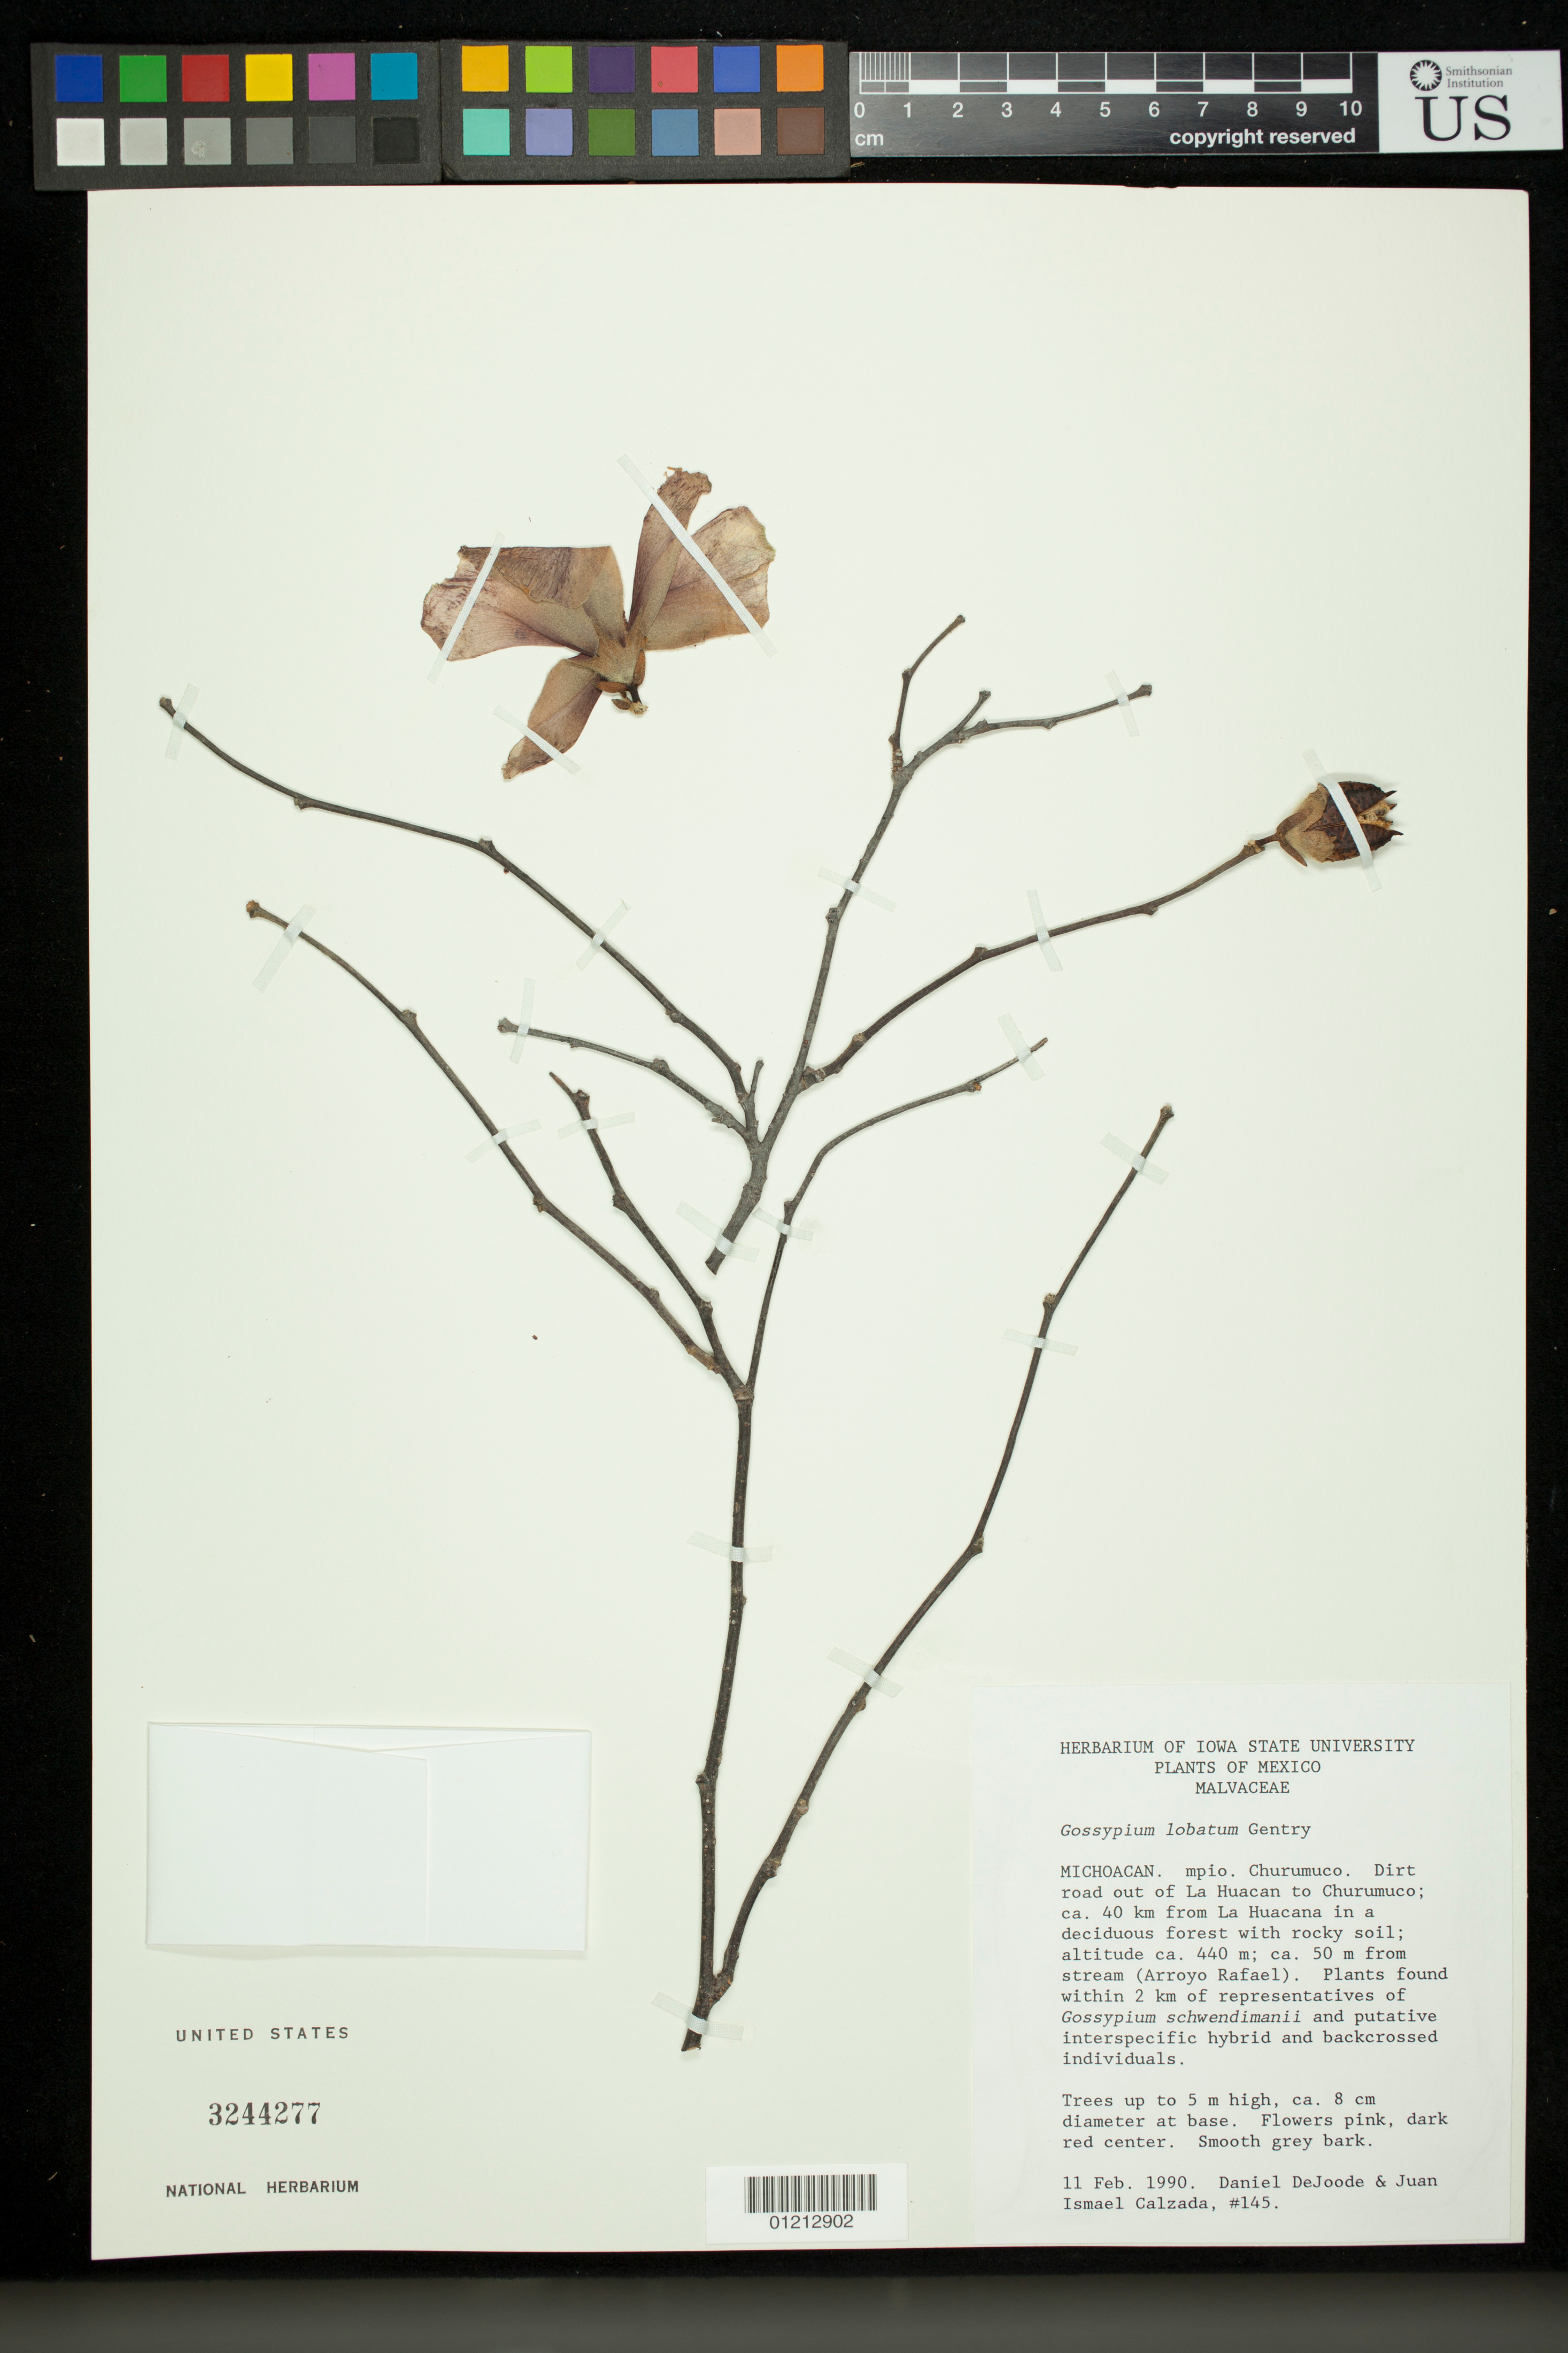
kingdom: Plantae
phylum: Tracheophyta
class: Magnoliopsida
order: Malvales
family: Malvaceae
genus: Gossypium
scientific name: Gossypium lobatum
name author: Gentry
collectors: D. DeJoode & J. I. Calzada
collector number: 145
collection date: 1990-02-11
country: Mexico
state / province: Michoacán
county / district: Churumuco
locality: Dirt road out of La Huacan to Churumuco; ca. 40 km from La Huacana in a deciduous forest with rocky soil. ca. 50 m from stream (Arroyo Rafael).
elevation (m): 440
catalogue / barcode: US 3244277